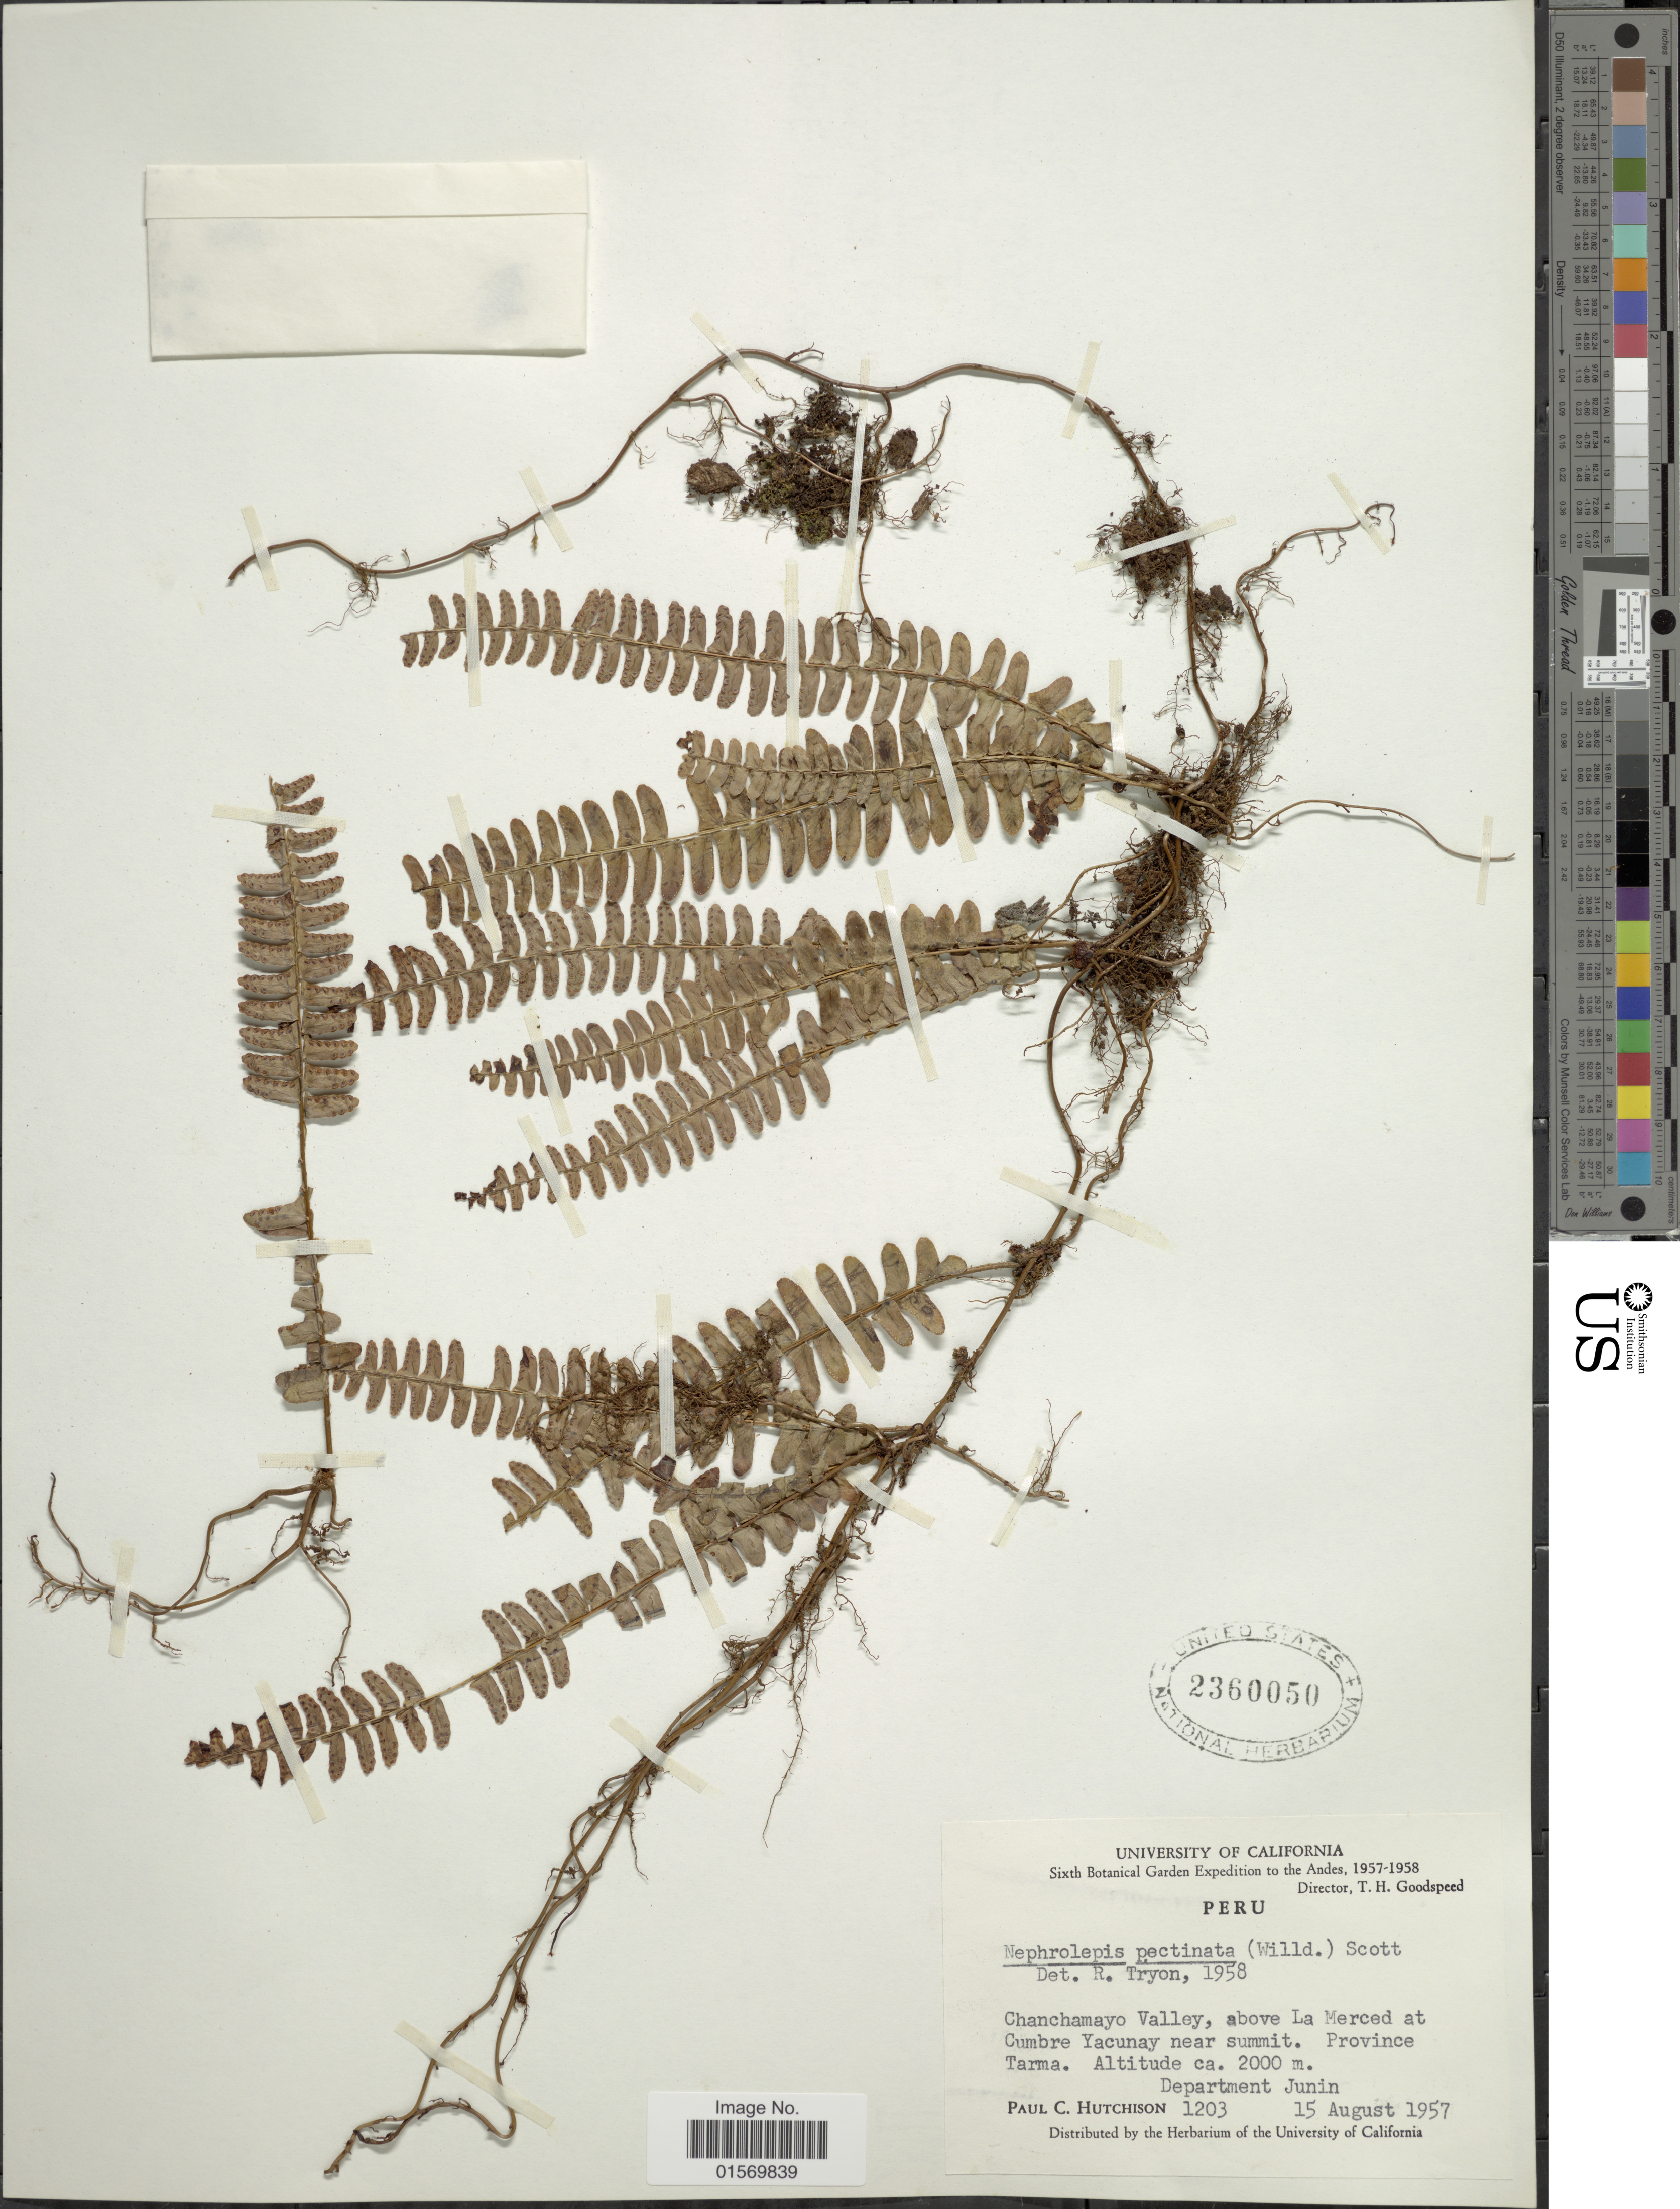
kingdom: Plantae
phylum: Tracheophyta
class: Polypodiopsida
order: Polypodiales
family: Nephrolepidaceae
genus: Nephrolepis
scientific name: Nephrolepis pectinata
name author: (Willd.) Schott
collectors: P. C. Hutchison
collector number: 1203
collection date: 1957-08-15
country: Peru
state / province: Junín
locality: Chanchamayo Valley, above La Merced at Cumbre Yacunay near summit, Province Tarma.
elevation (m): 2000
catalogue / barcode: US 2360050